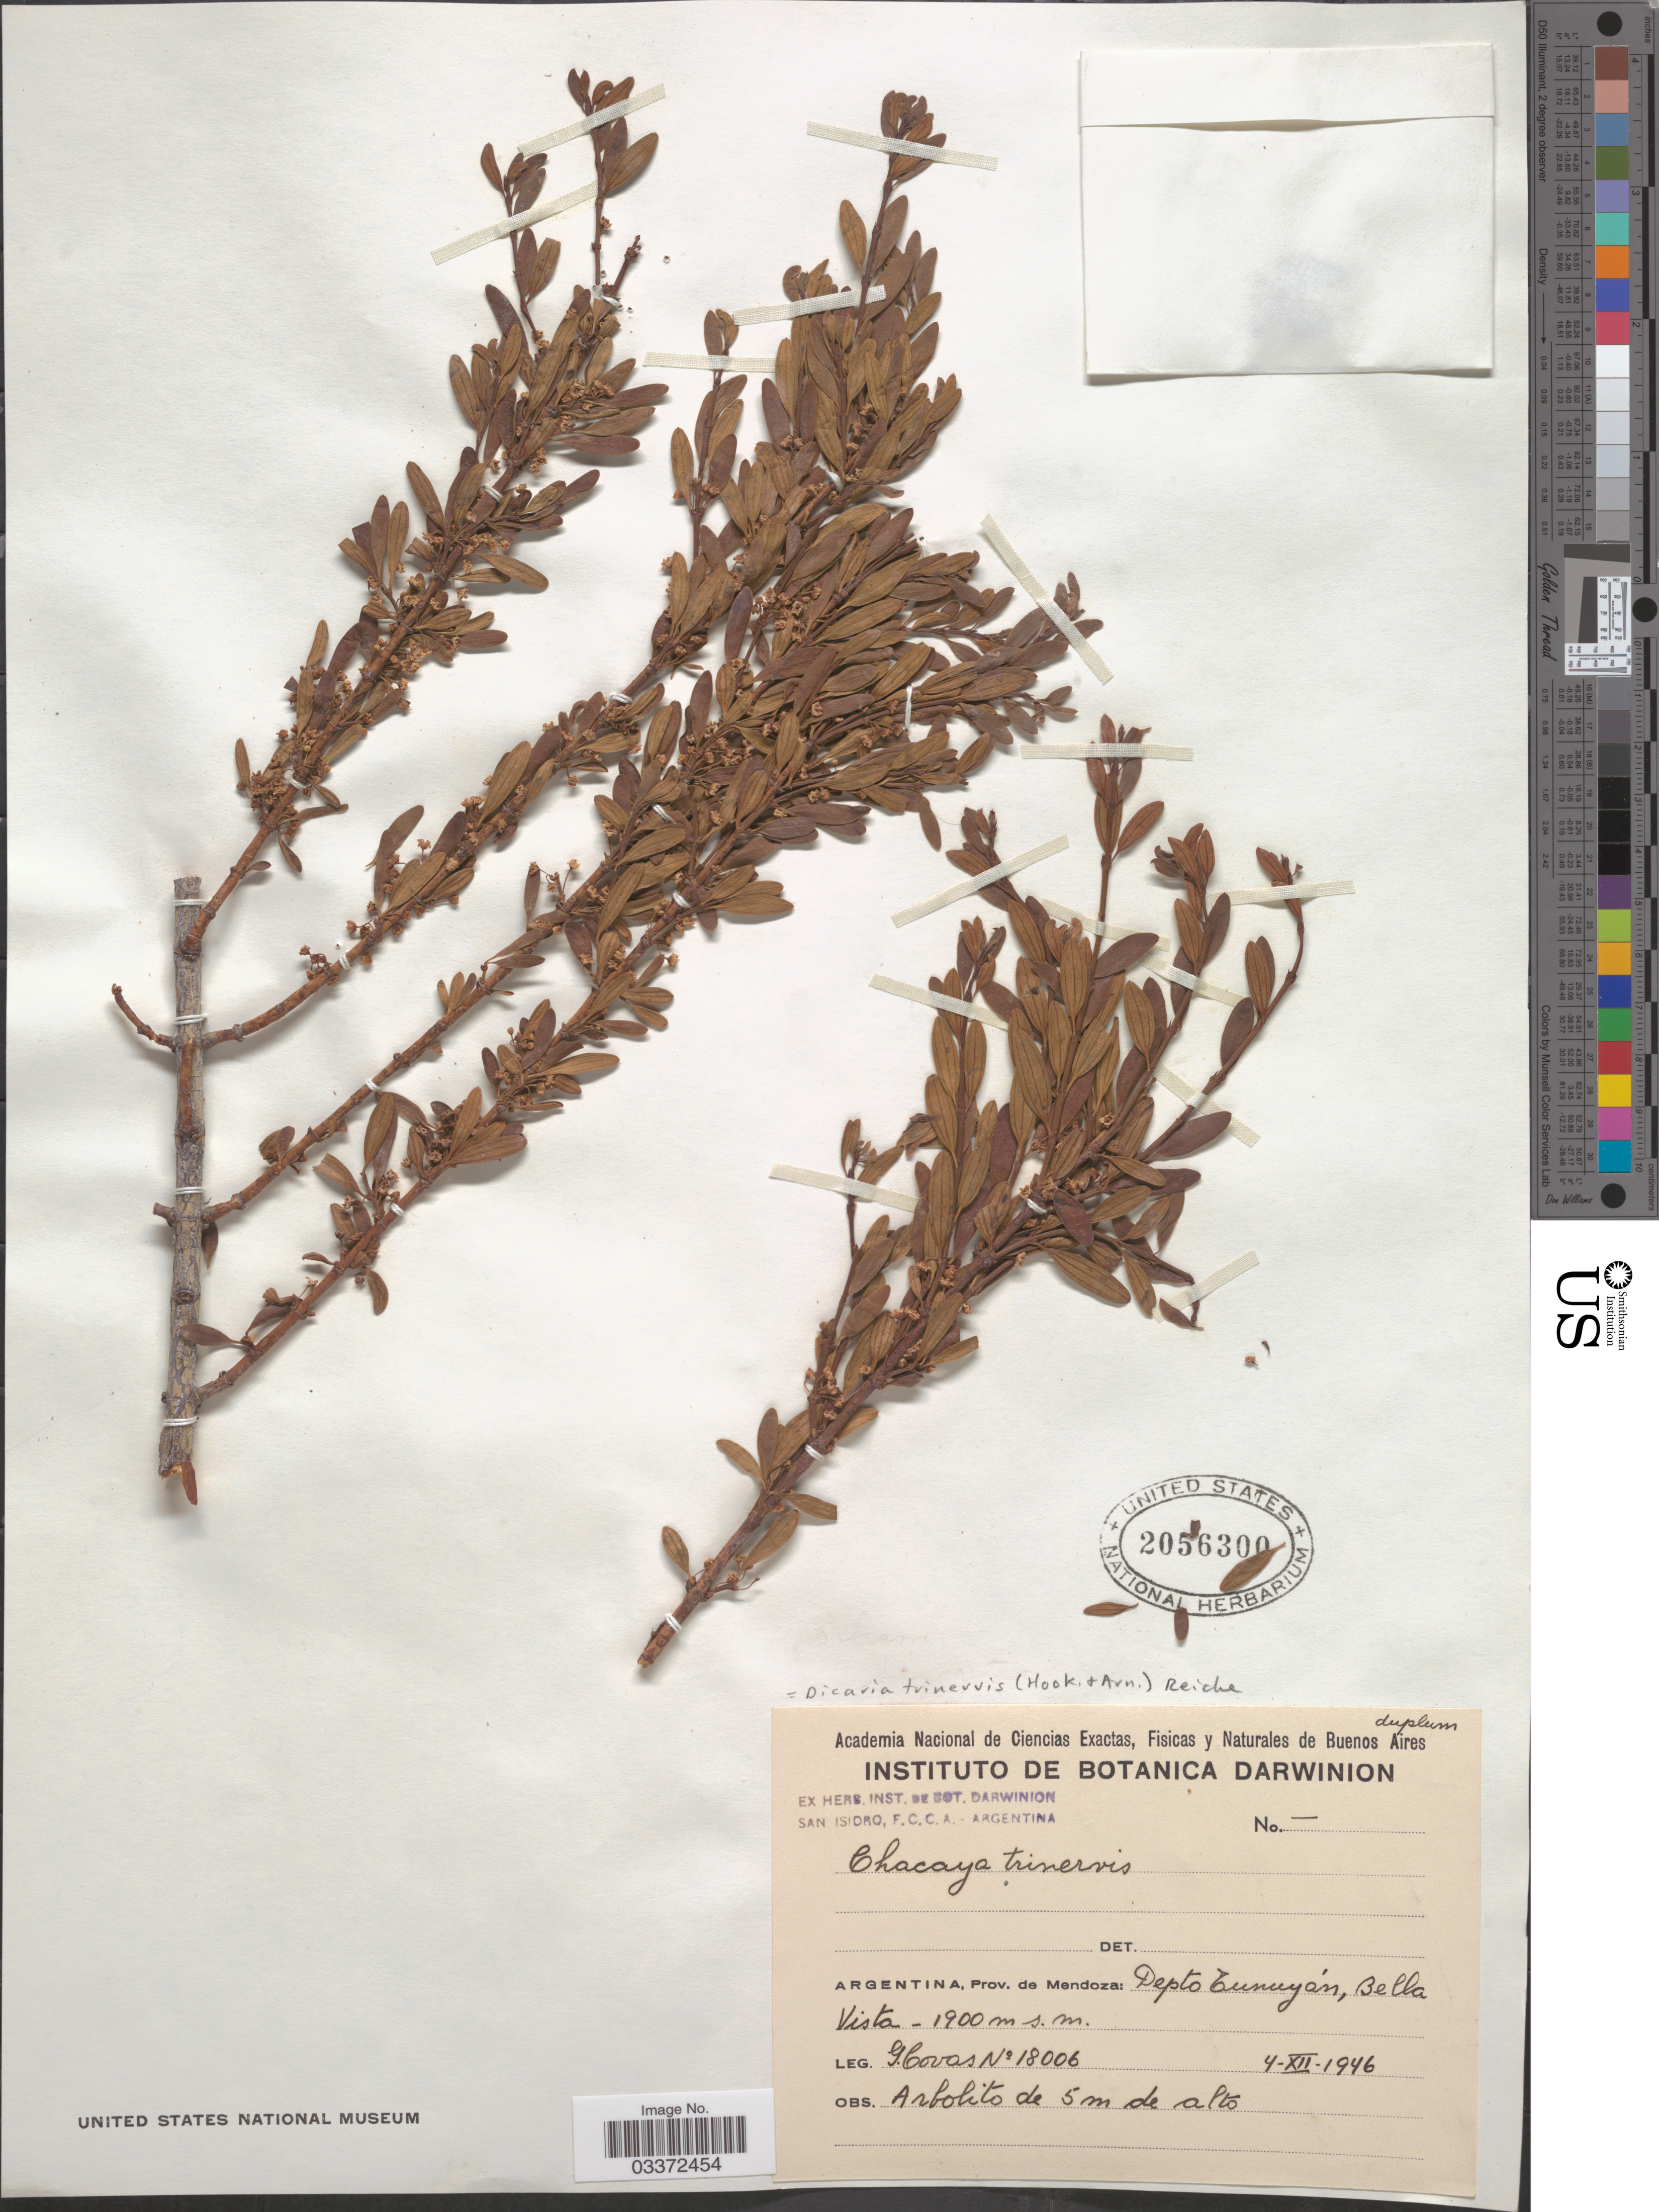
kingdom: Plantae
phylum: Tracheophyta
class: Magnoliopsida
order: Rosales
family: Rhamnaceae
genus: Ochetophila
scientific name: Ochetophila trinervis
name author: (Gillies ex Hook.) Poepp. ex Endl.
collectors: G. Covas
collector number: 18006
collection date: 1946-12-04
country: Argentina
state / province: Mendoza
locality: Depto Tunuyán, Bella Vista.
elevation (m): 1900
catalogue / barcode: US 2056300